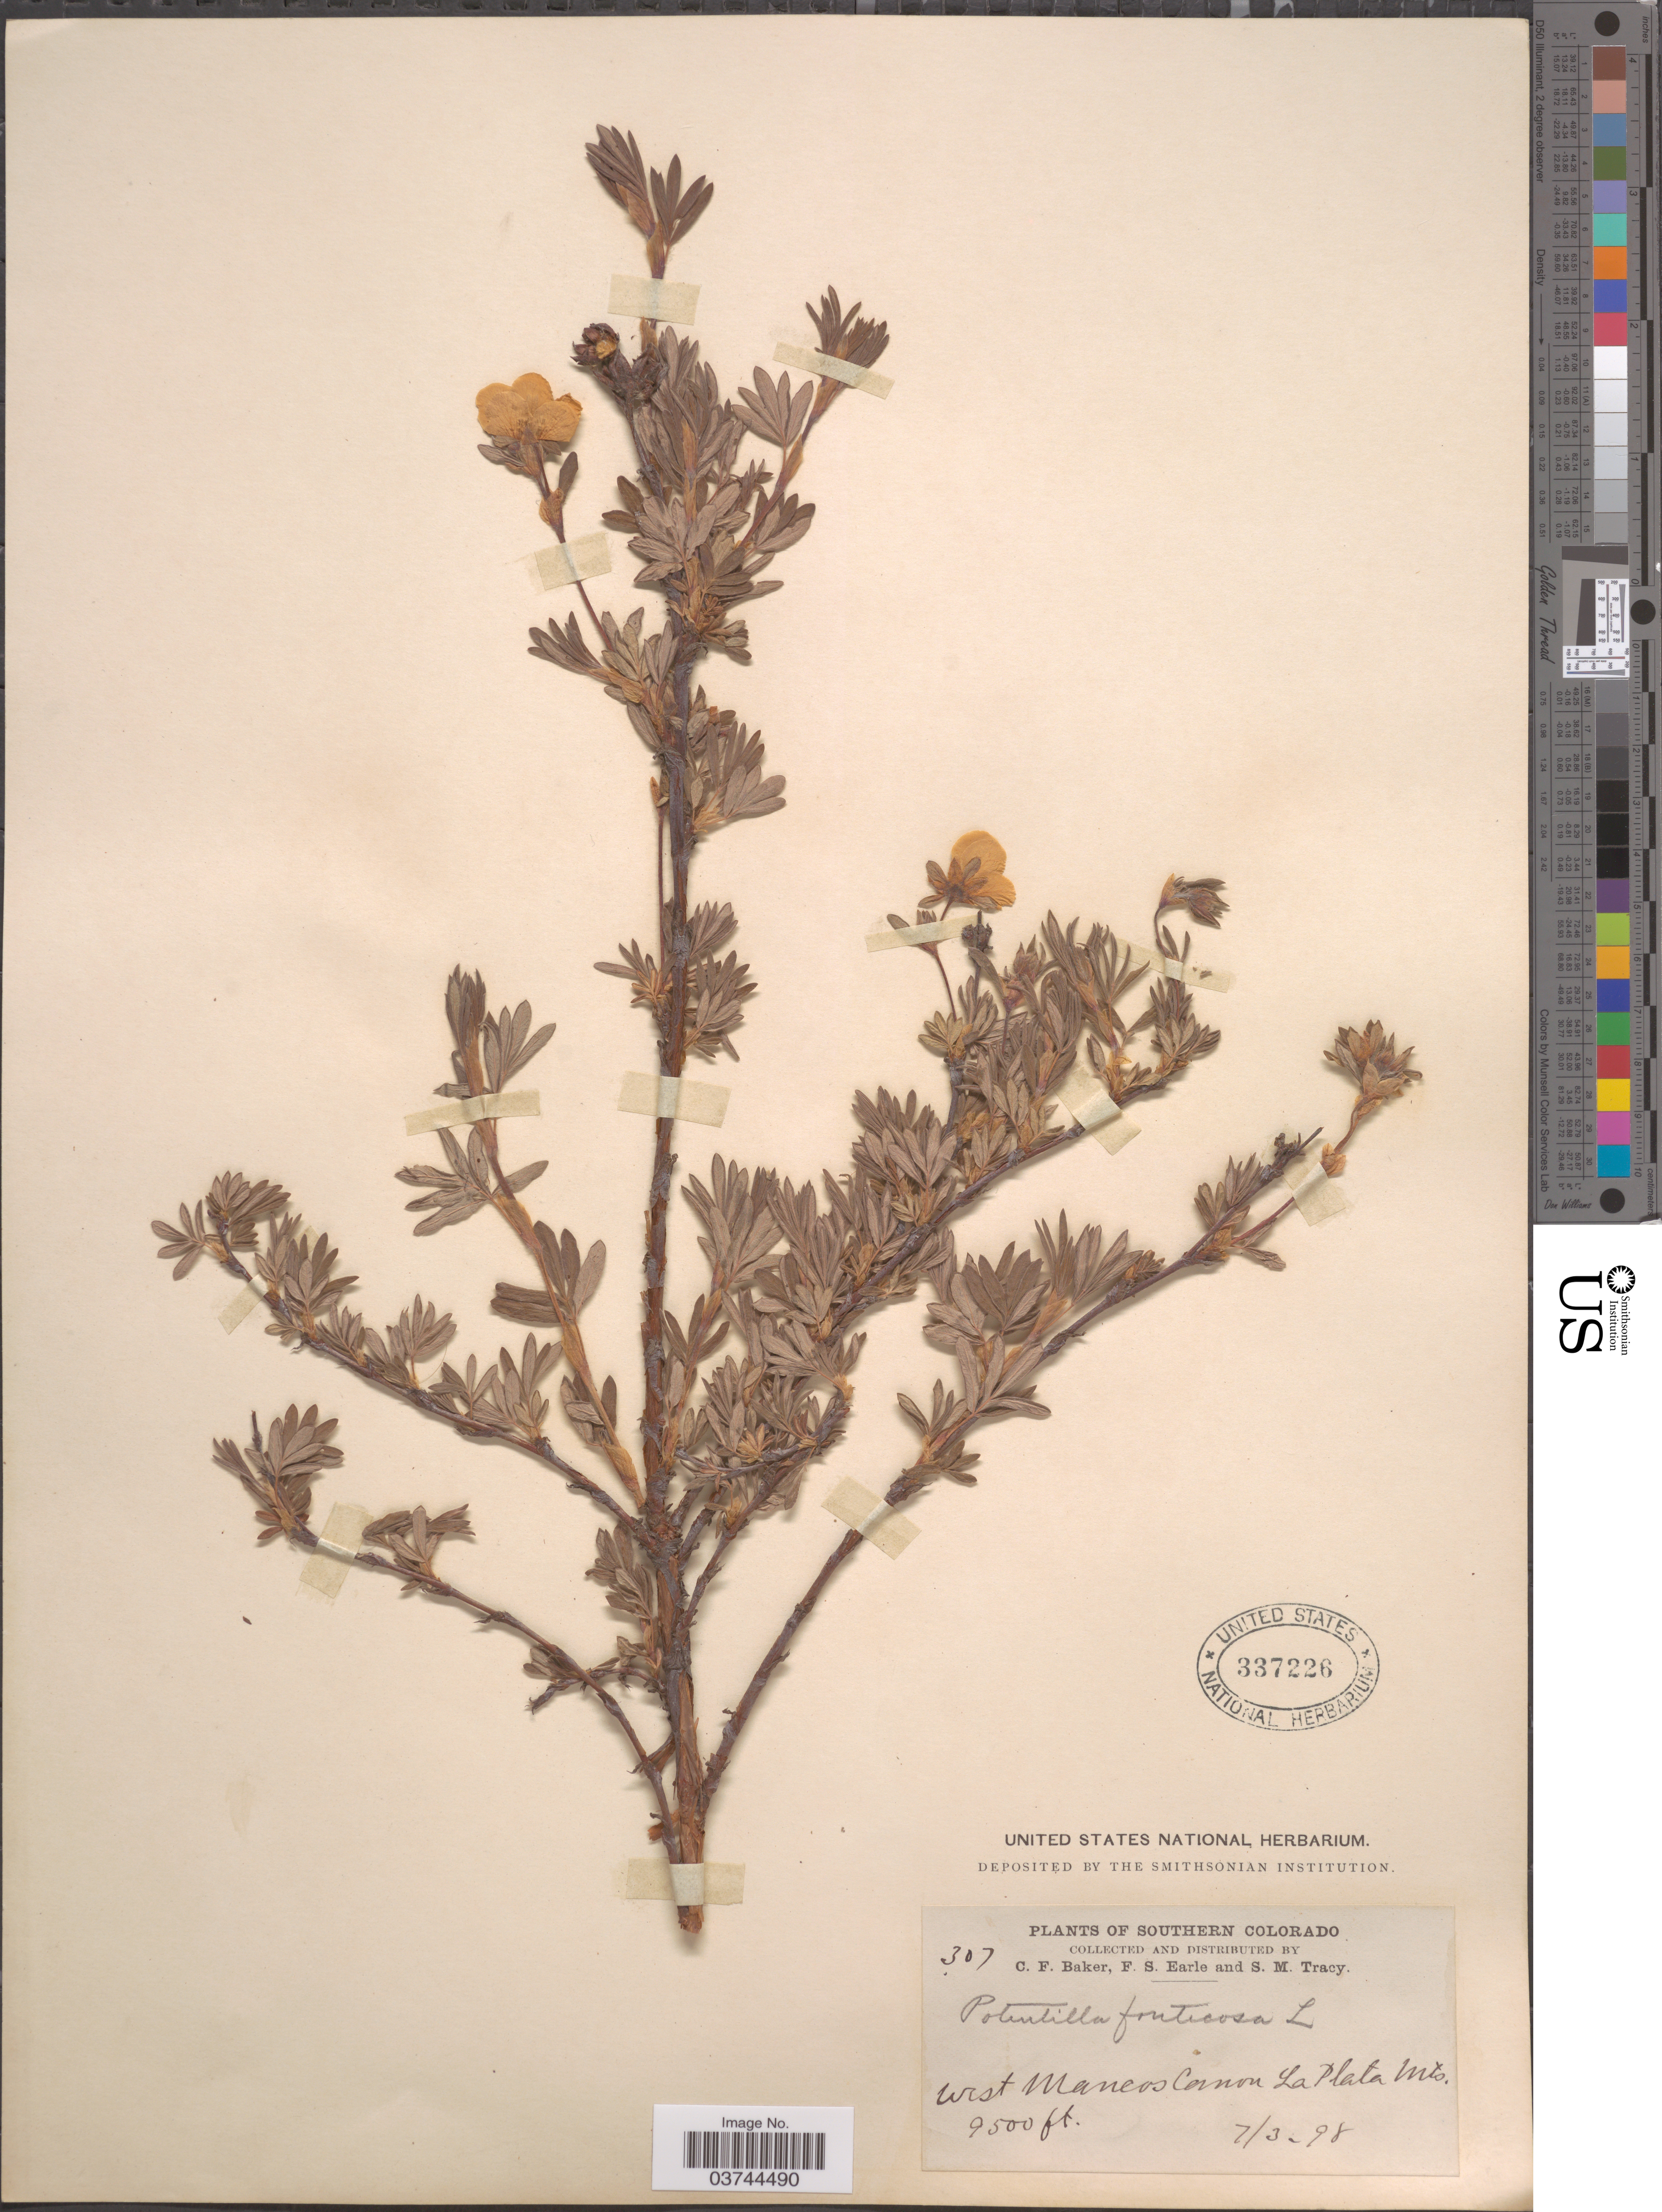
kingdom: Plantae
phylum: Tracheophyta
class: Magnoliopsida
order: Rosales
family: Rosaceae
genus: Dasiphora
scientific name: Dasiphora fruticosa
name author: (L.) Rydb.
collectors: C. F. Baker, F. S. Earle & S. M. Tracy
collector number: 307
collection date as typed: Transcribed d/m/y: 3/7/98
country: United States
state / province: Colorado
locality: Southern Colorado. West Mancos Canon La Plata Mts.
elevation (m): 2896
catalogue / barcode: US 337226